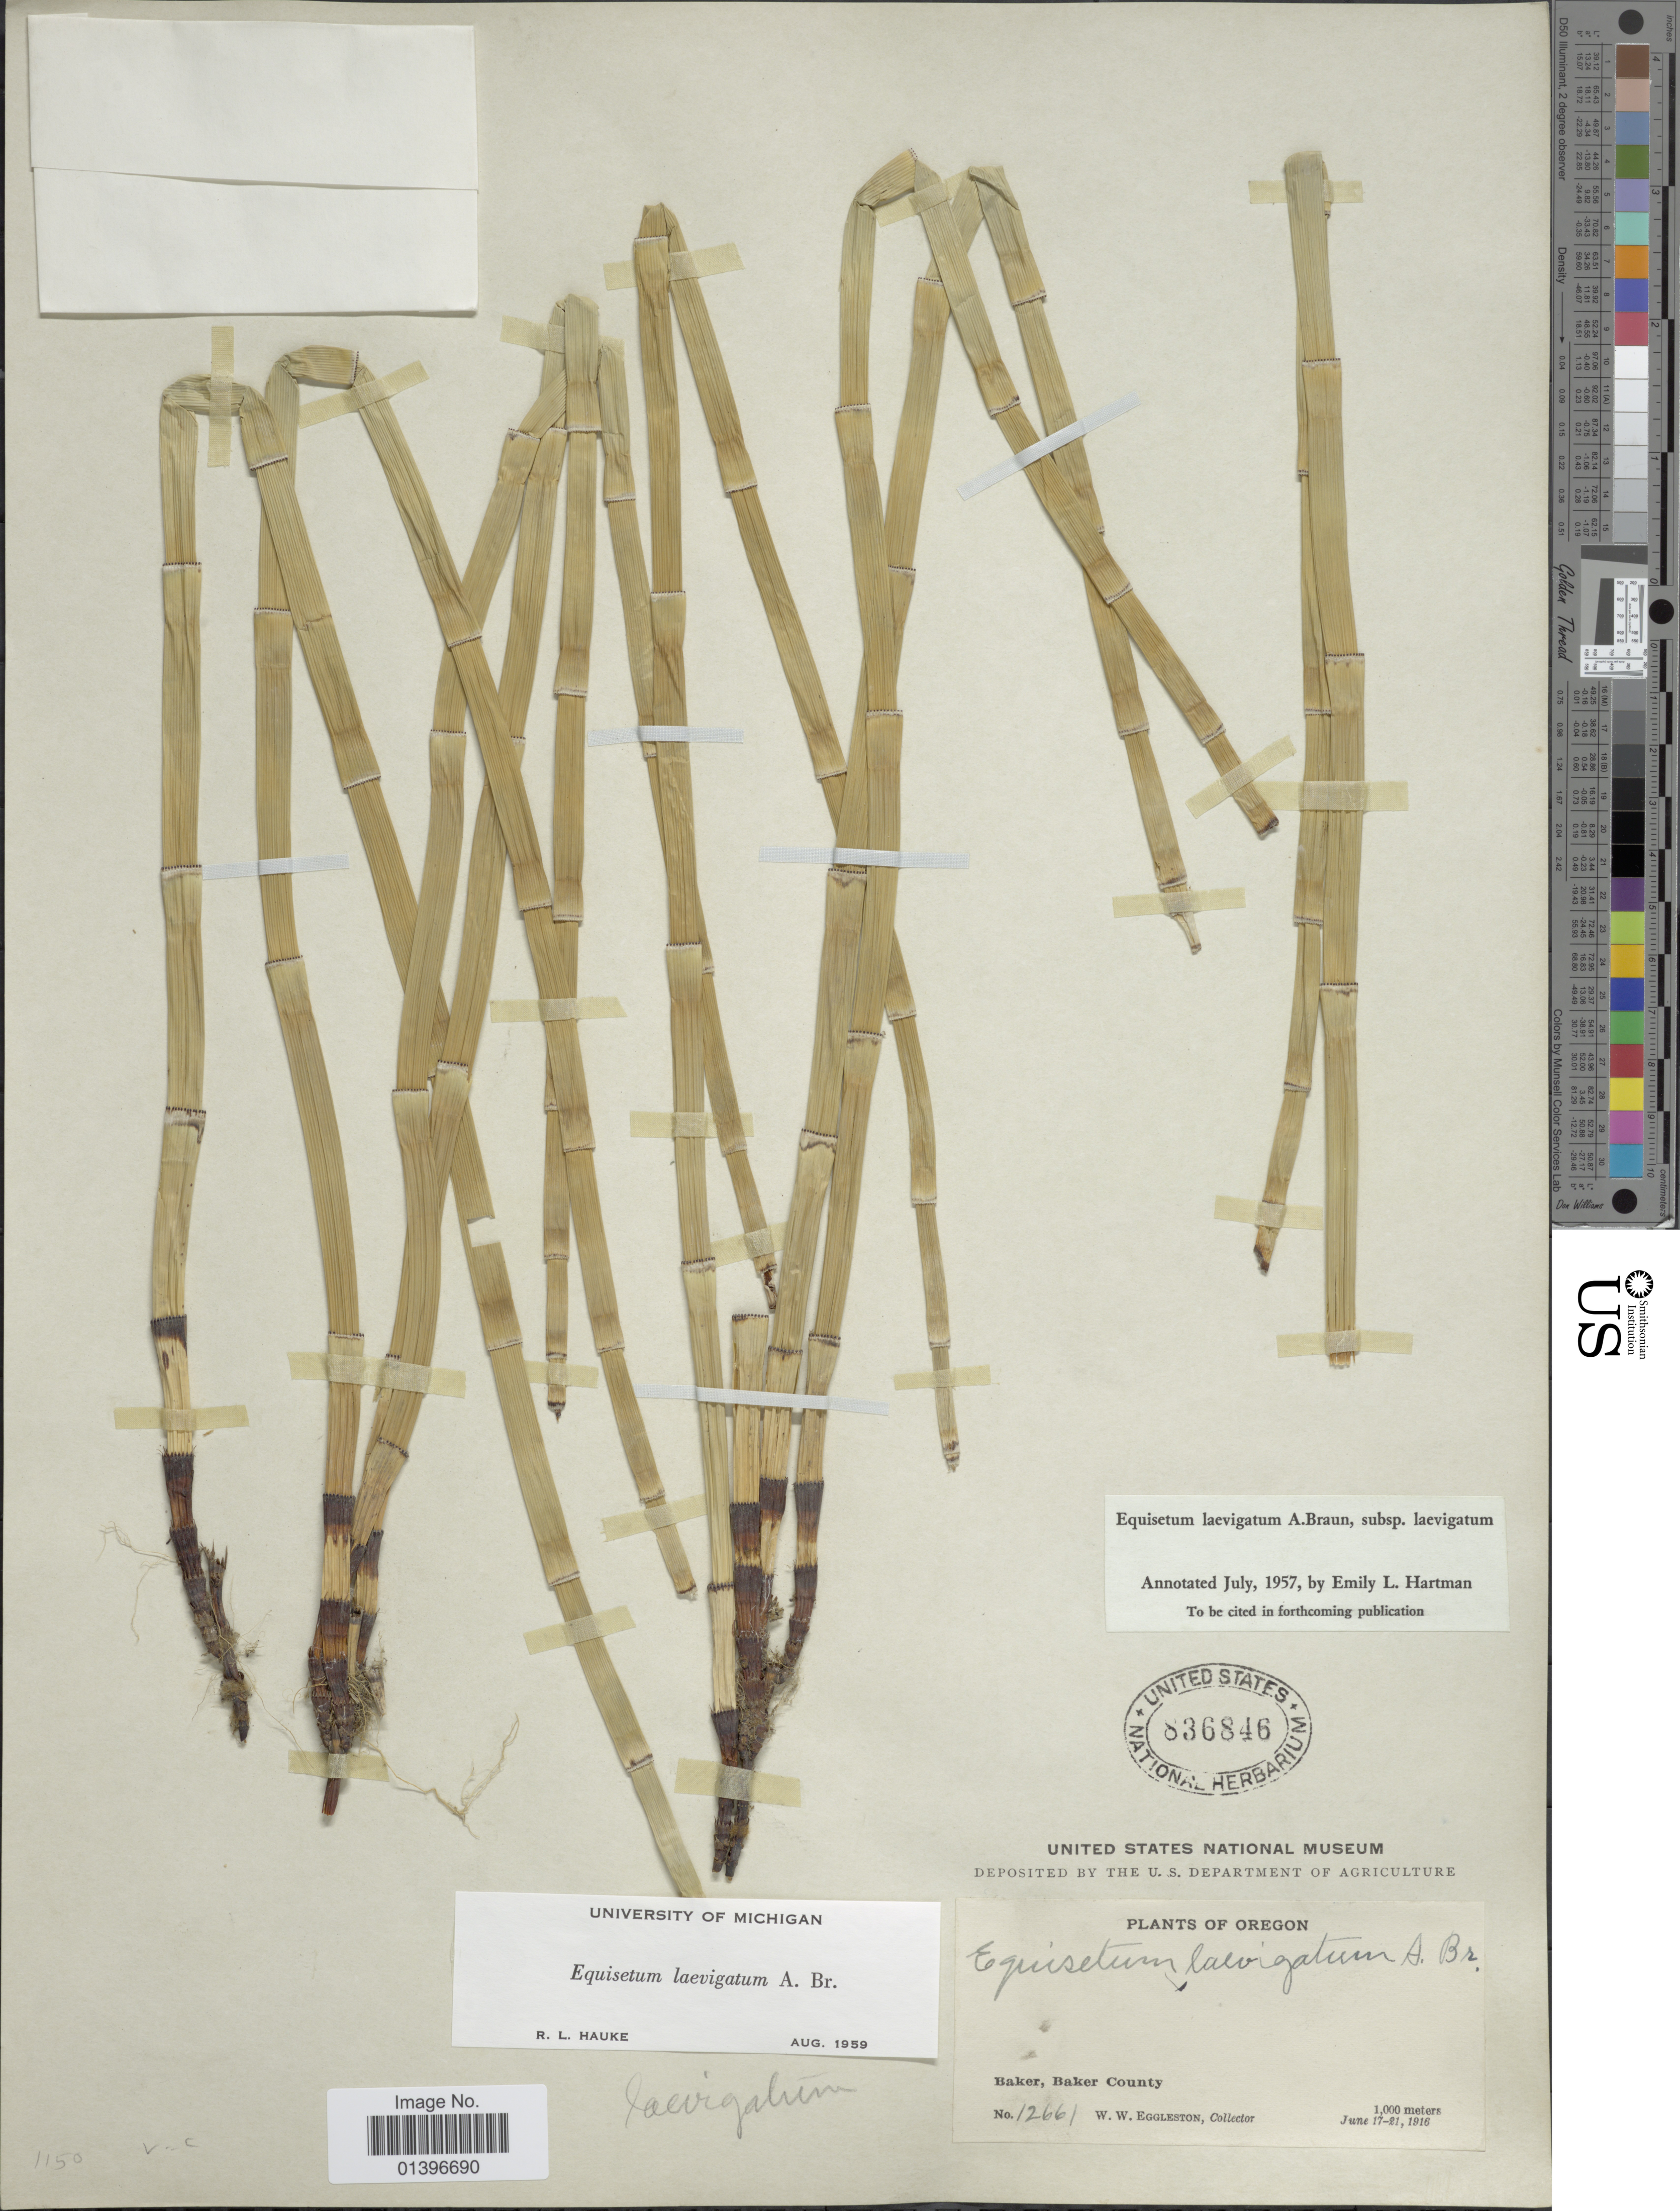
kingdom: Plantae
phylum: Tracheophyta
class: Polypodiopsida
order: Equisetales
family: Equisetaceae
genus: Equisetum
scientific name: Equisetum laevigatum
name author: A. Braun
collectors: W. W. Eggleston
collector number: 12661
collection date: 1916-06-17/1916-06-21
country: United States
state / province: Oregon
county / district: Baker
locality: Baker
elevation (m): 1000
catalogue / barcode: US 836846